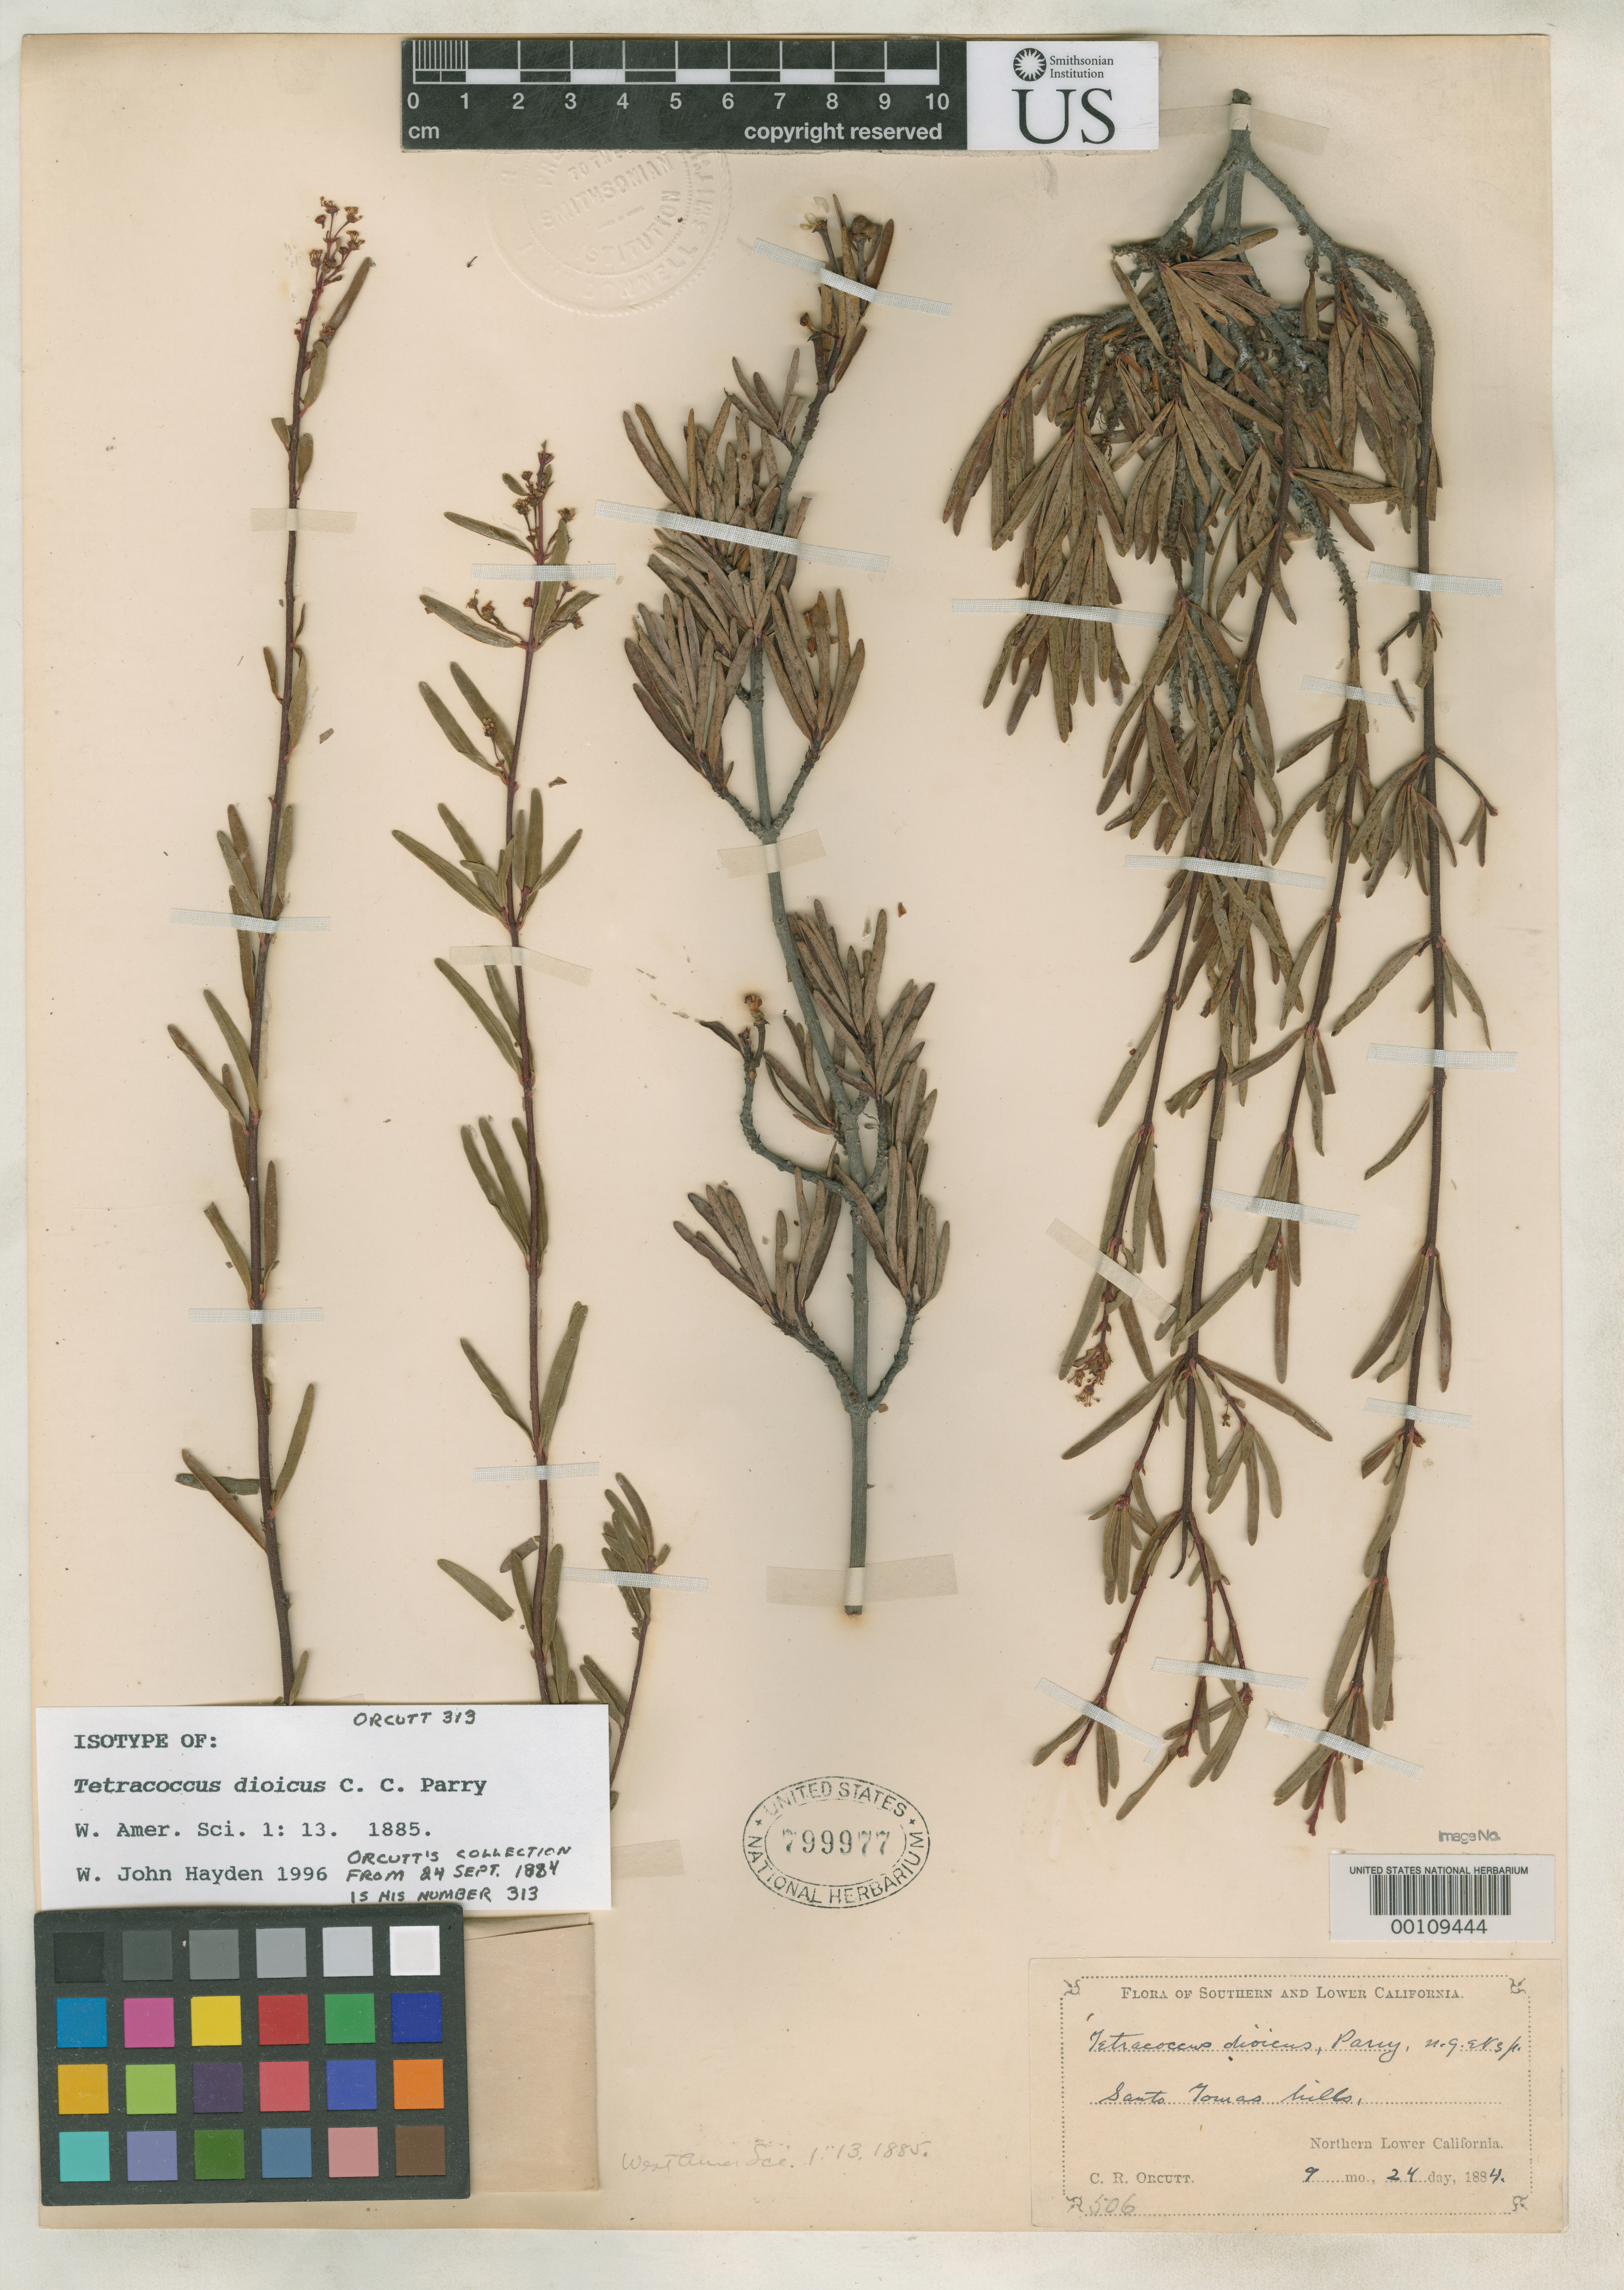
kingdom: Plantae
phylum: Tracheophyta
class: Magnoliopsida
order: Malpighiales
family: Picrodendraceae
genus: Tetracoccus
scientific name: Tetracoccus dioicus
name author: Parry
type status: Syntype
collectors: C. R. Orcutt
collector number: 506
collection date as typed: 24 Sep 1884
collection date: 1884-09-24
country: United States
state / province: California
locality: Santa Tomas Hills.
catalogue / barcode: US 799977